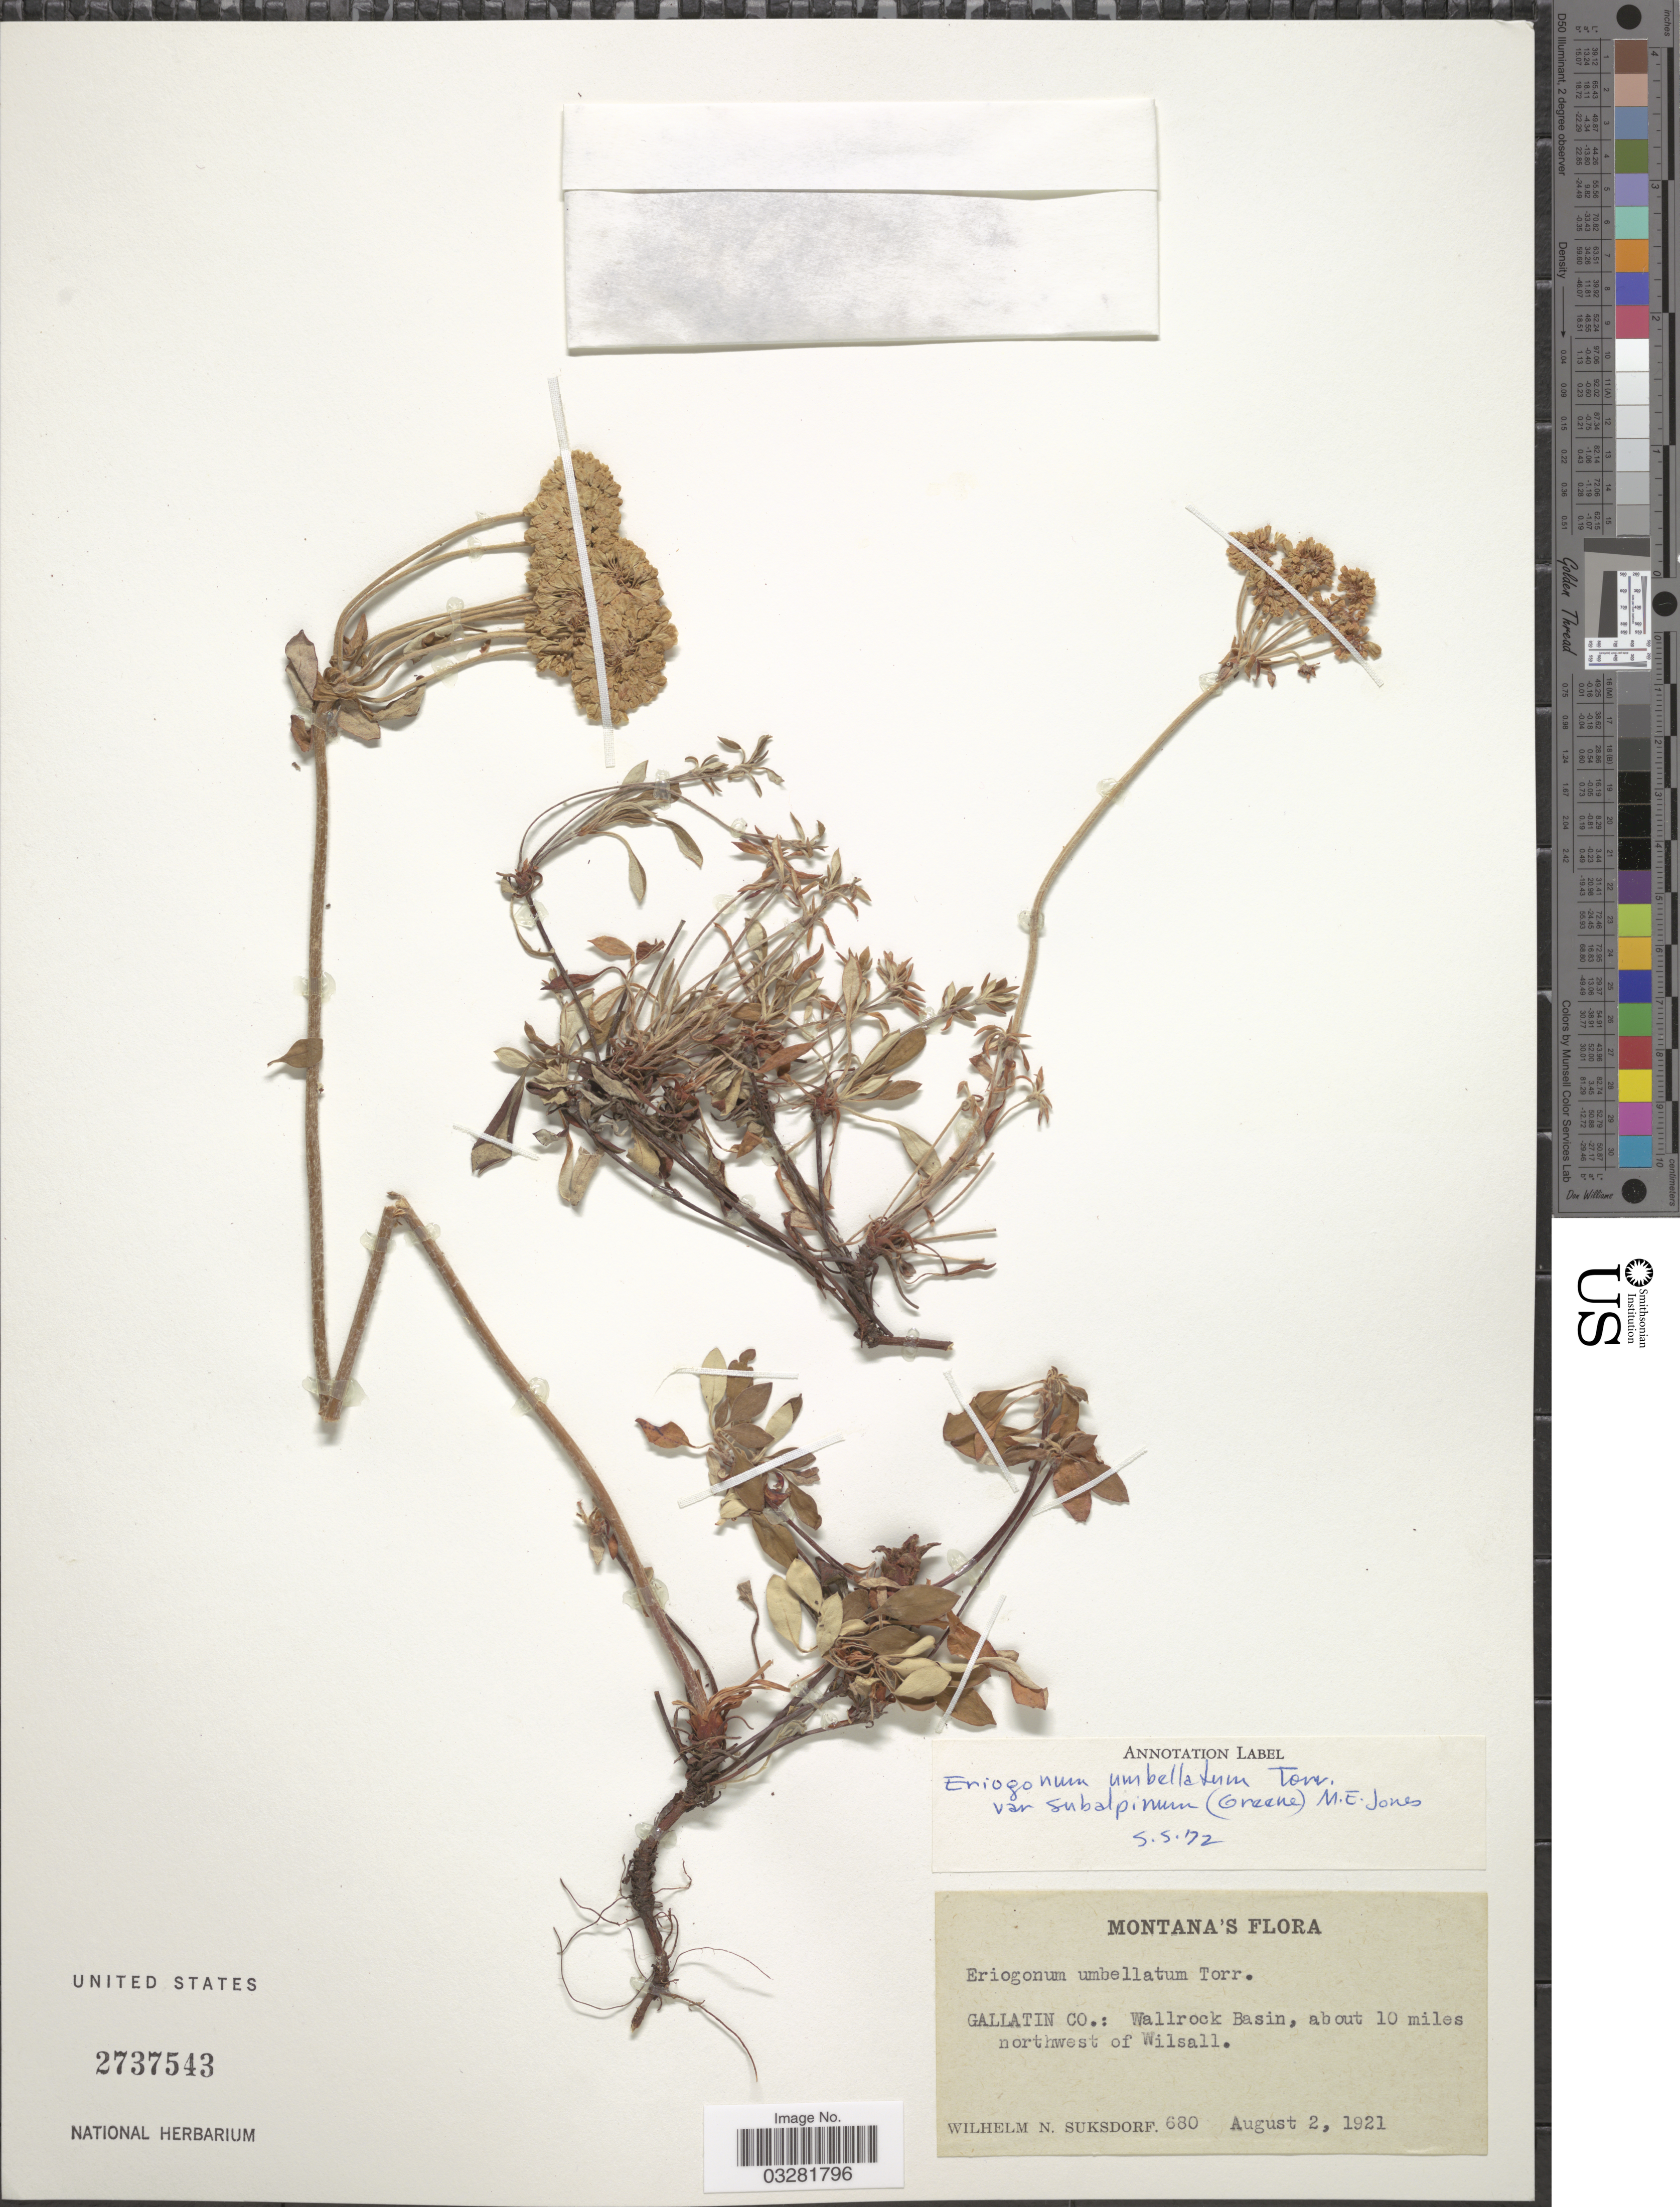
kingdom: Plantae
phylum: Tracheophyta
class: Magnoliopsida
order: Caryophyllales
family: Polygonaceae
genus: Eriogonum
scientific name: Eriogonum umbellatum var. subalpinum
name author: M.E. Jones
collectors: W. N. Suksdorf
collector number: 680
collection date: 1921-08-02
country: United States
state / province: Montana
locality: Gallatin Co.: Wallrock Basin, about 10 miles northwest of Wilsall.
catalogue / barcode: US 2737543